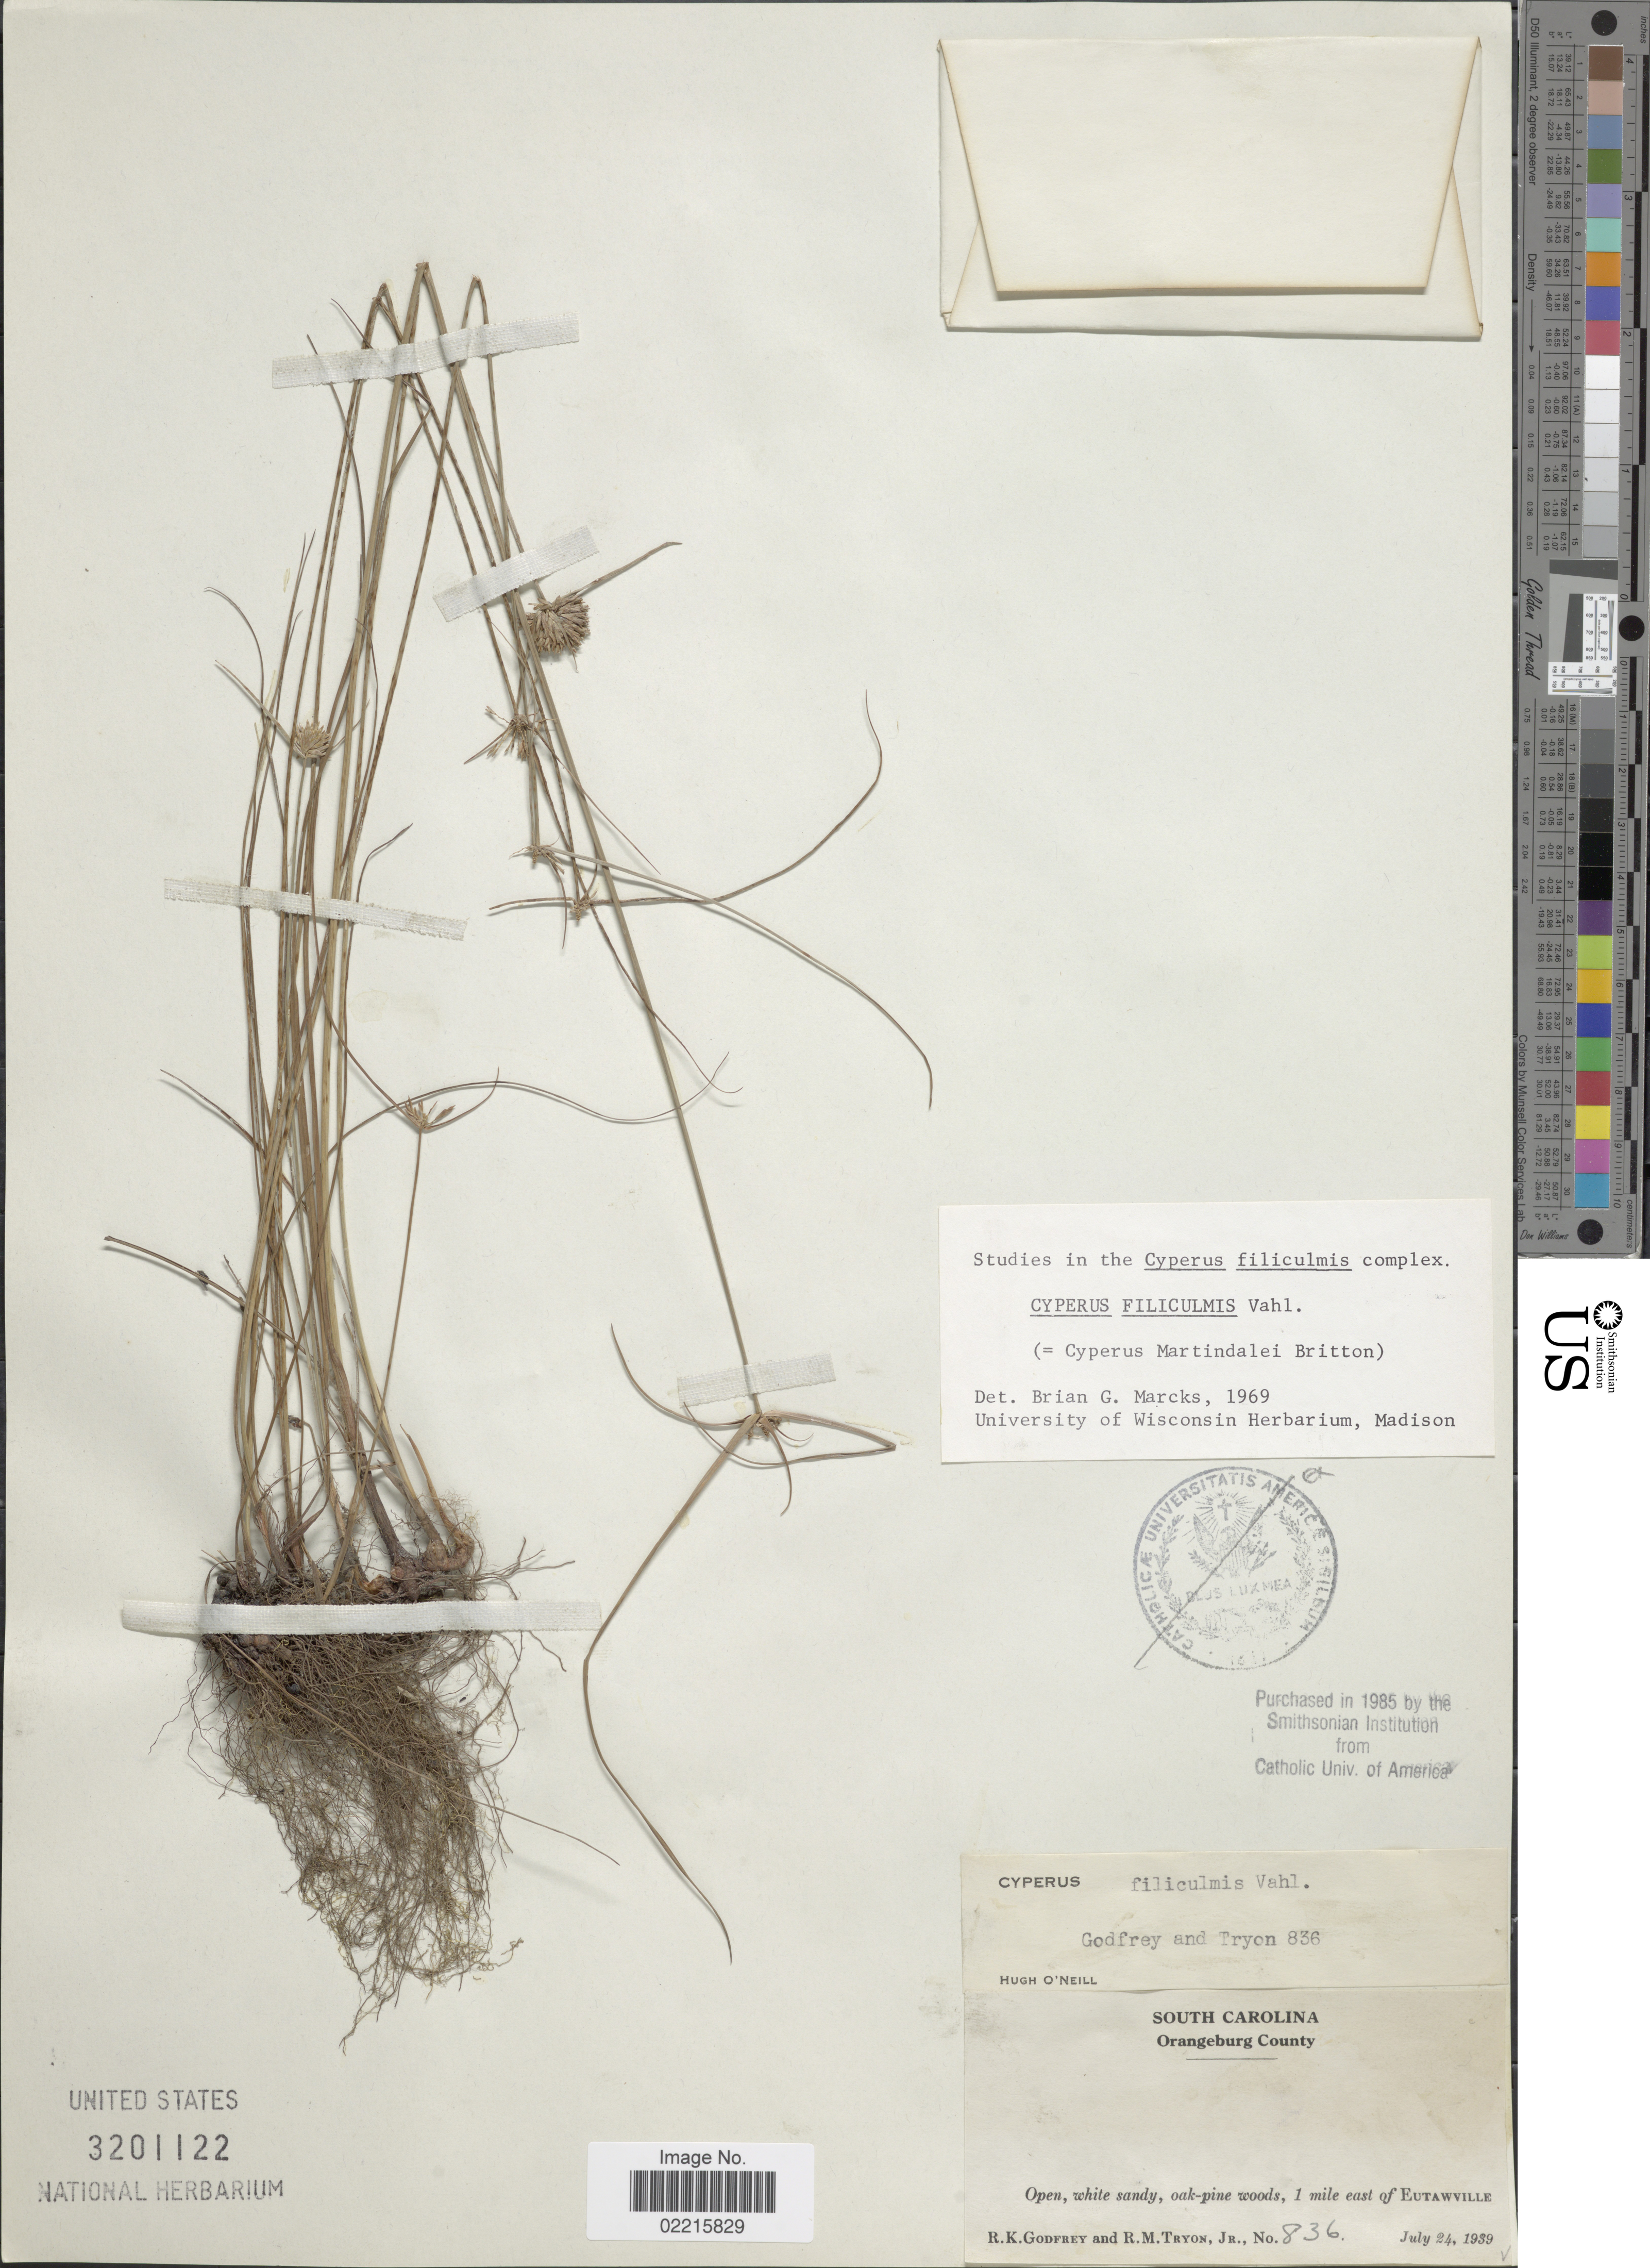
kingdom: Plantae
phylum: Tracheophyta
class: Liliopsida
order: Poales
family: Cyperaceae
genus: Cyperus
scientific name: Cyperus filiculmis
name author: Vahl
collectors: R. K. Godfrey & R. M. Tryon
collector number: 836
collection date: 1939-07-24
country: United States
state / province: South Carolina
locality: Orangeburg County. Open, white sandy, oak-pine woods, 1 mile east of Eutawville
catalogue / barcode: US 3201122